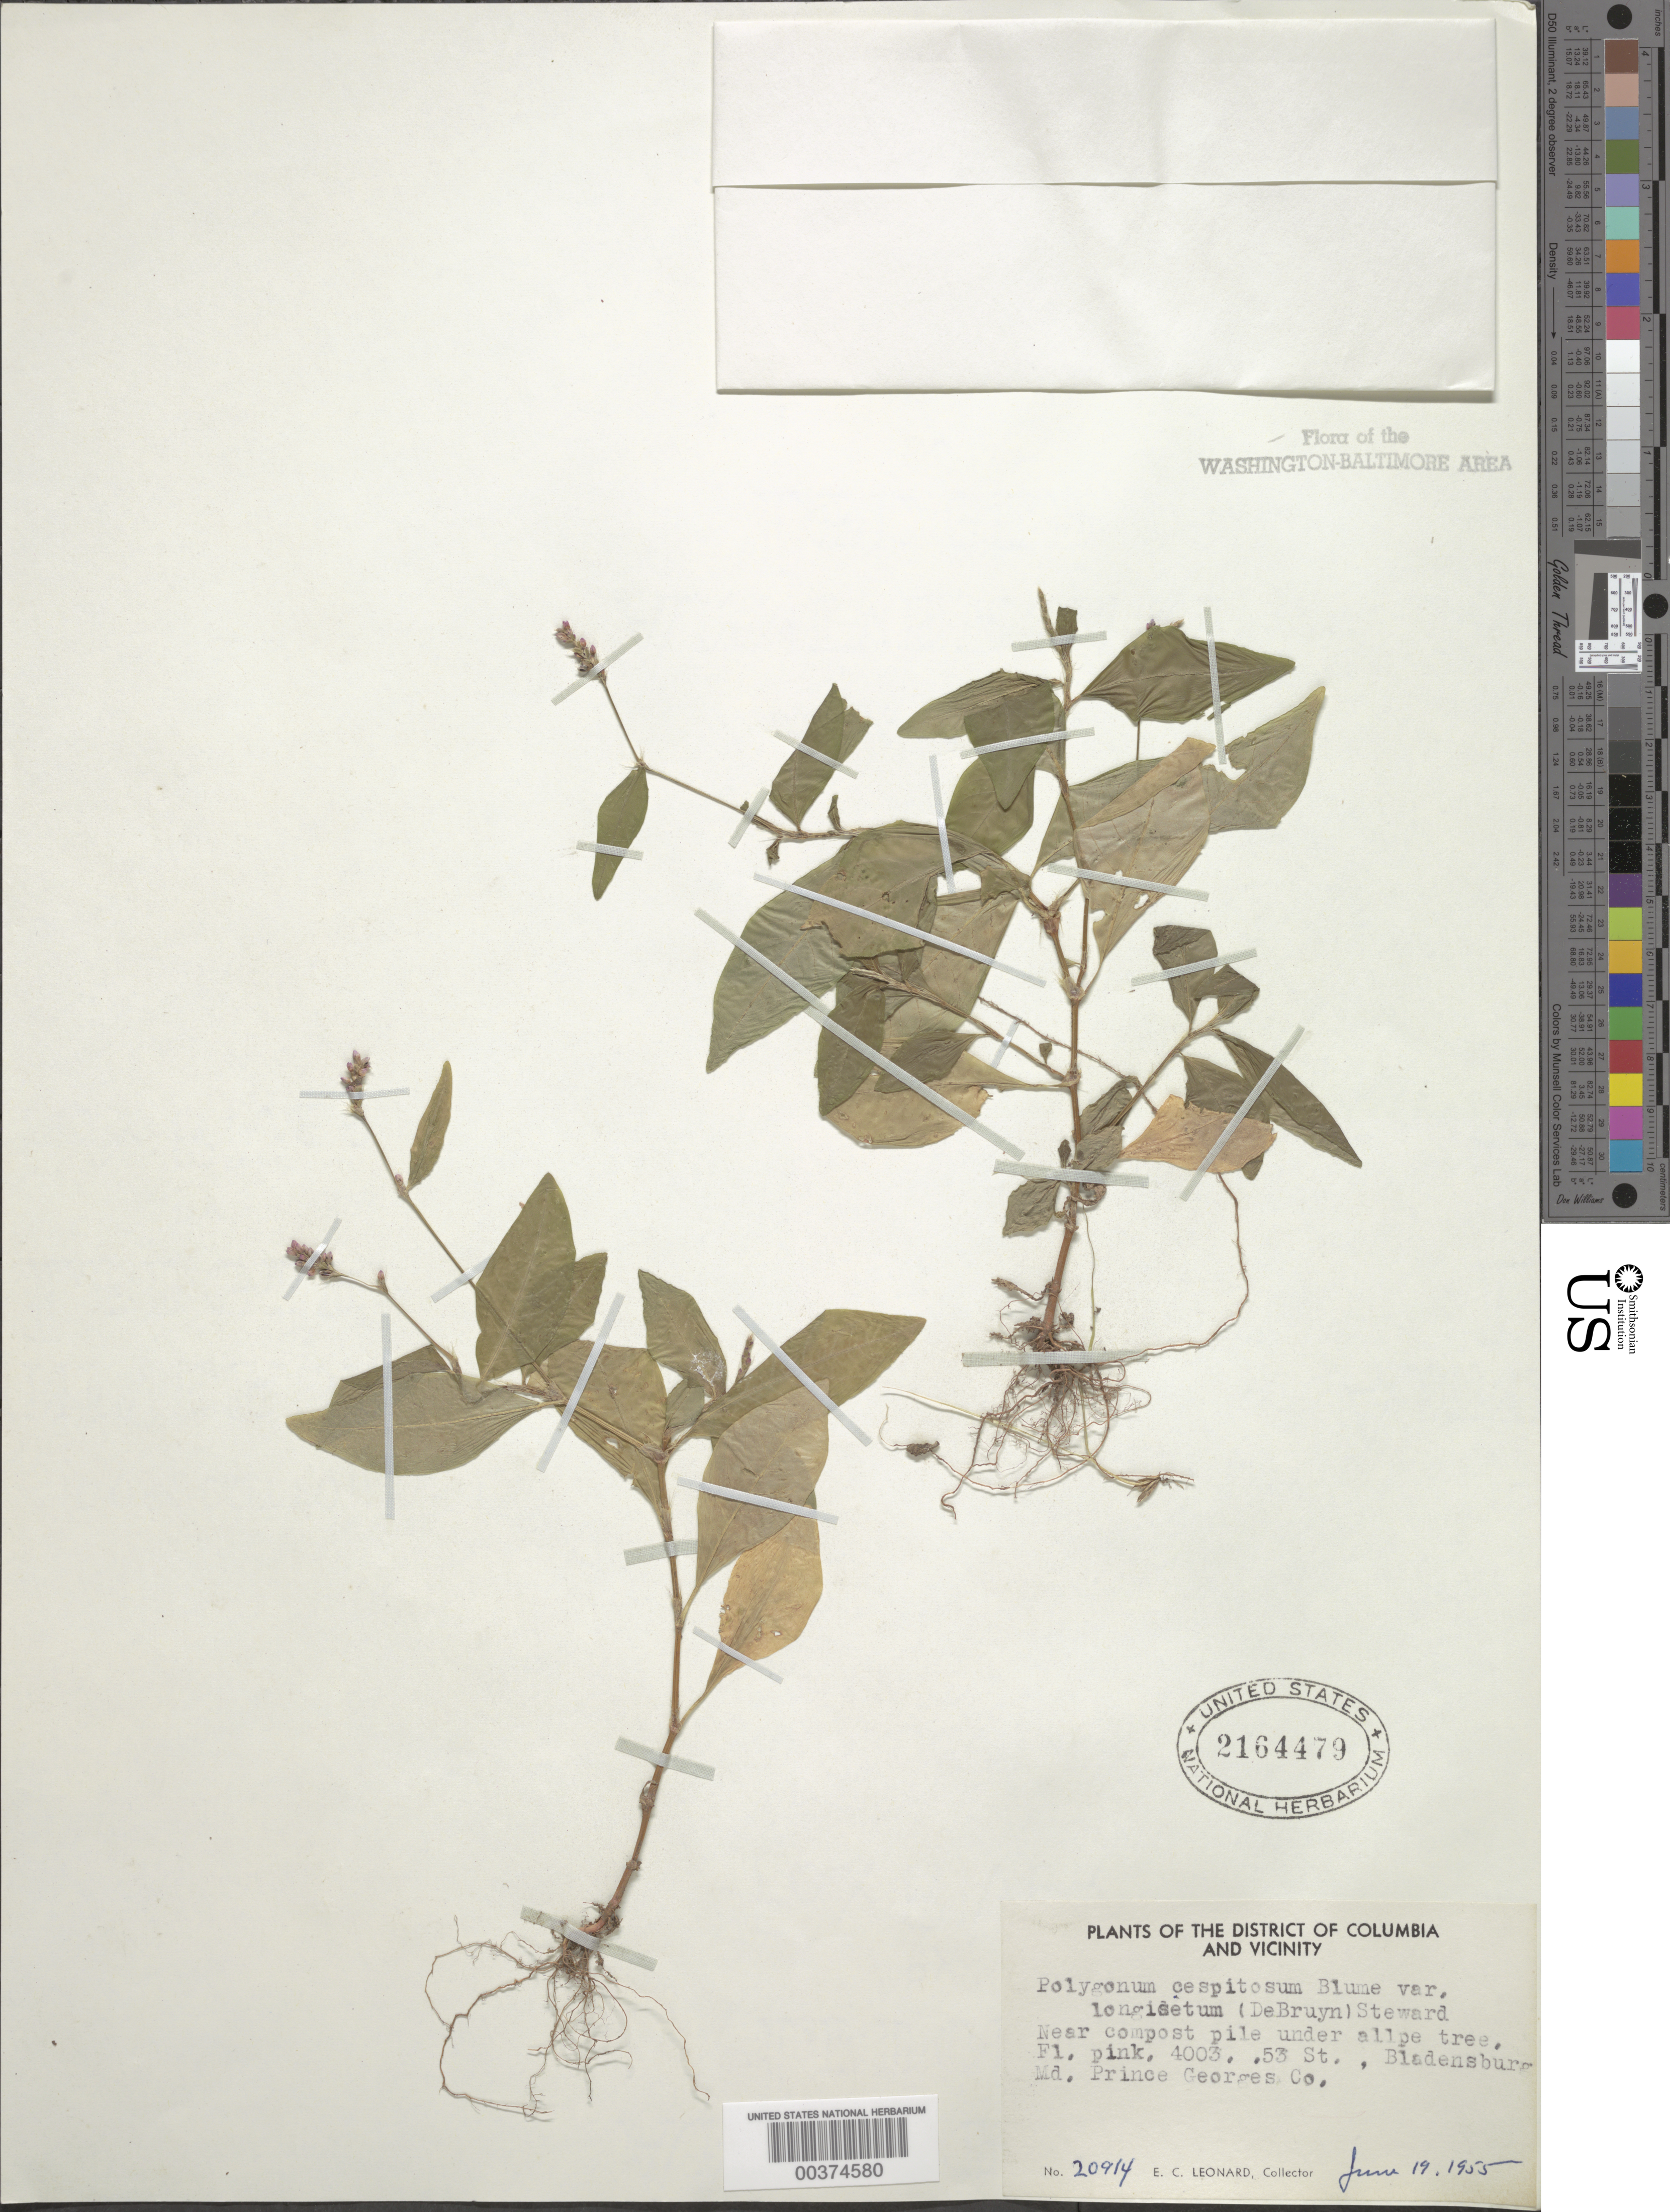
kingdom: Plantae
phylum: Tracheophyta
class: Magnoliopsida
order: Caryophyllales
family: Polygonaceae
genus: Persicaria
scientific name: Persicaria longiseta (Bruijn) Kitag.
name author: (Bruijn &) Kitag.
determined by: Atha, D. E.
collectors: E. C. Leonard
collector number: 20914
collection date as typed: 19 Jun 1955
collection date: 1955-06-19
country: United States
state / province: Maryland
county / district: Prince George's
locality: Bladensburg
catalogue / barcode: US 2164479